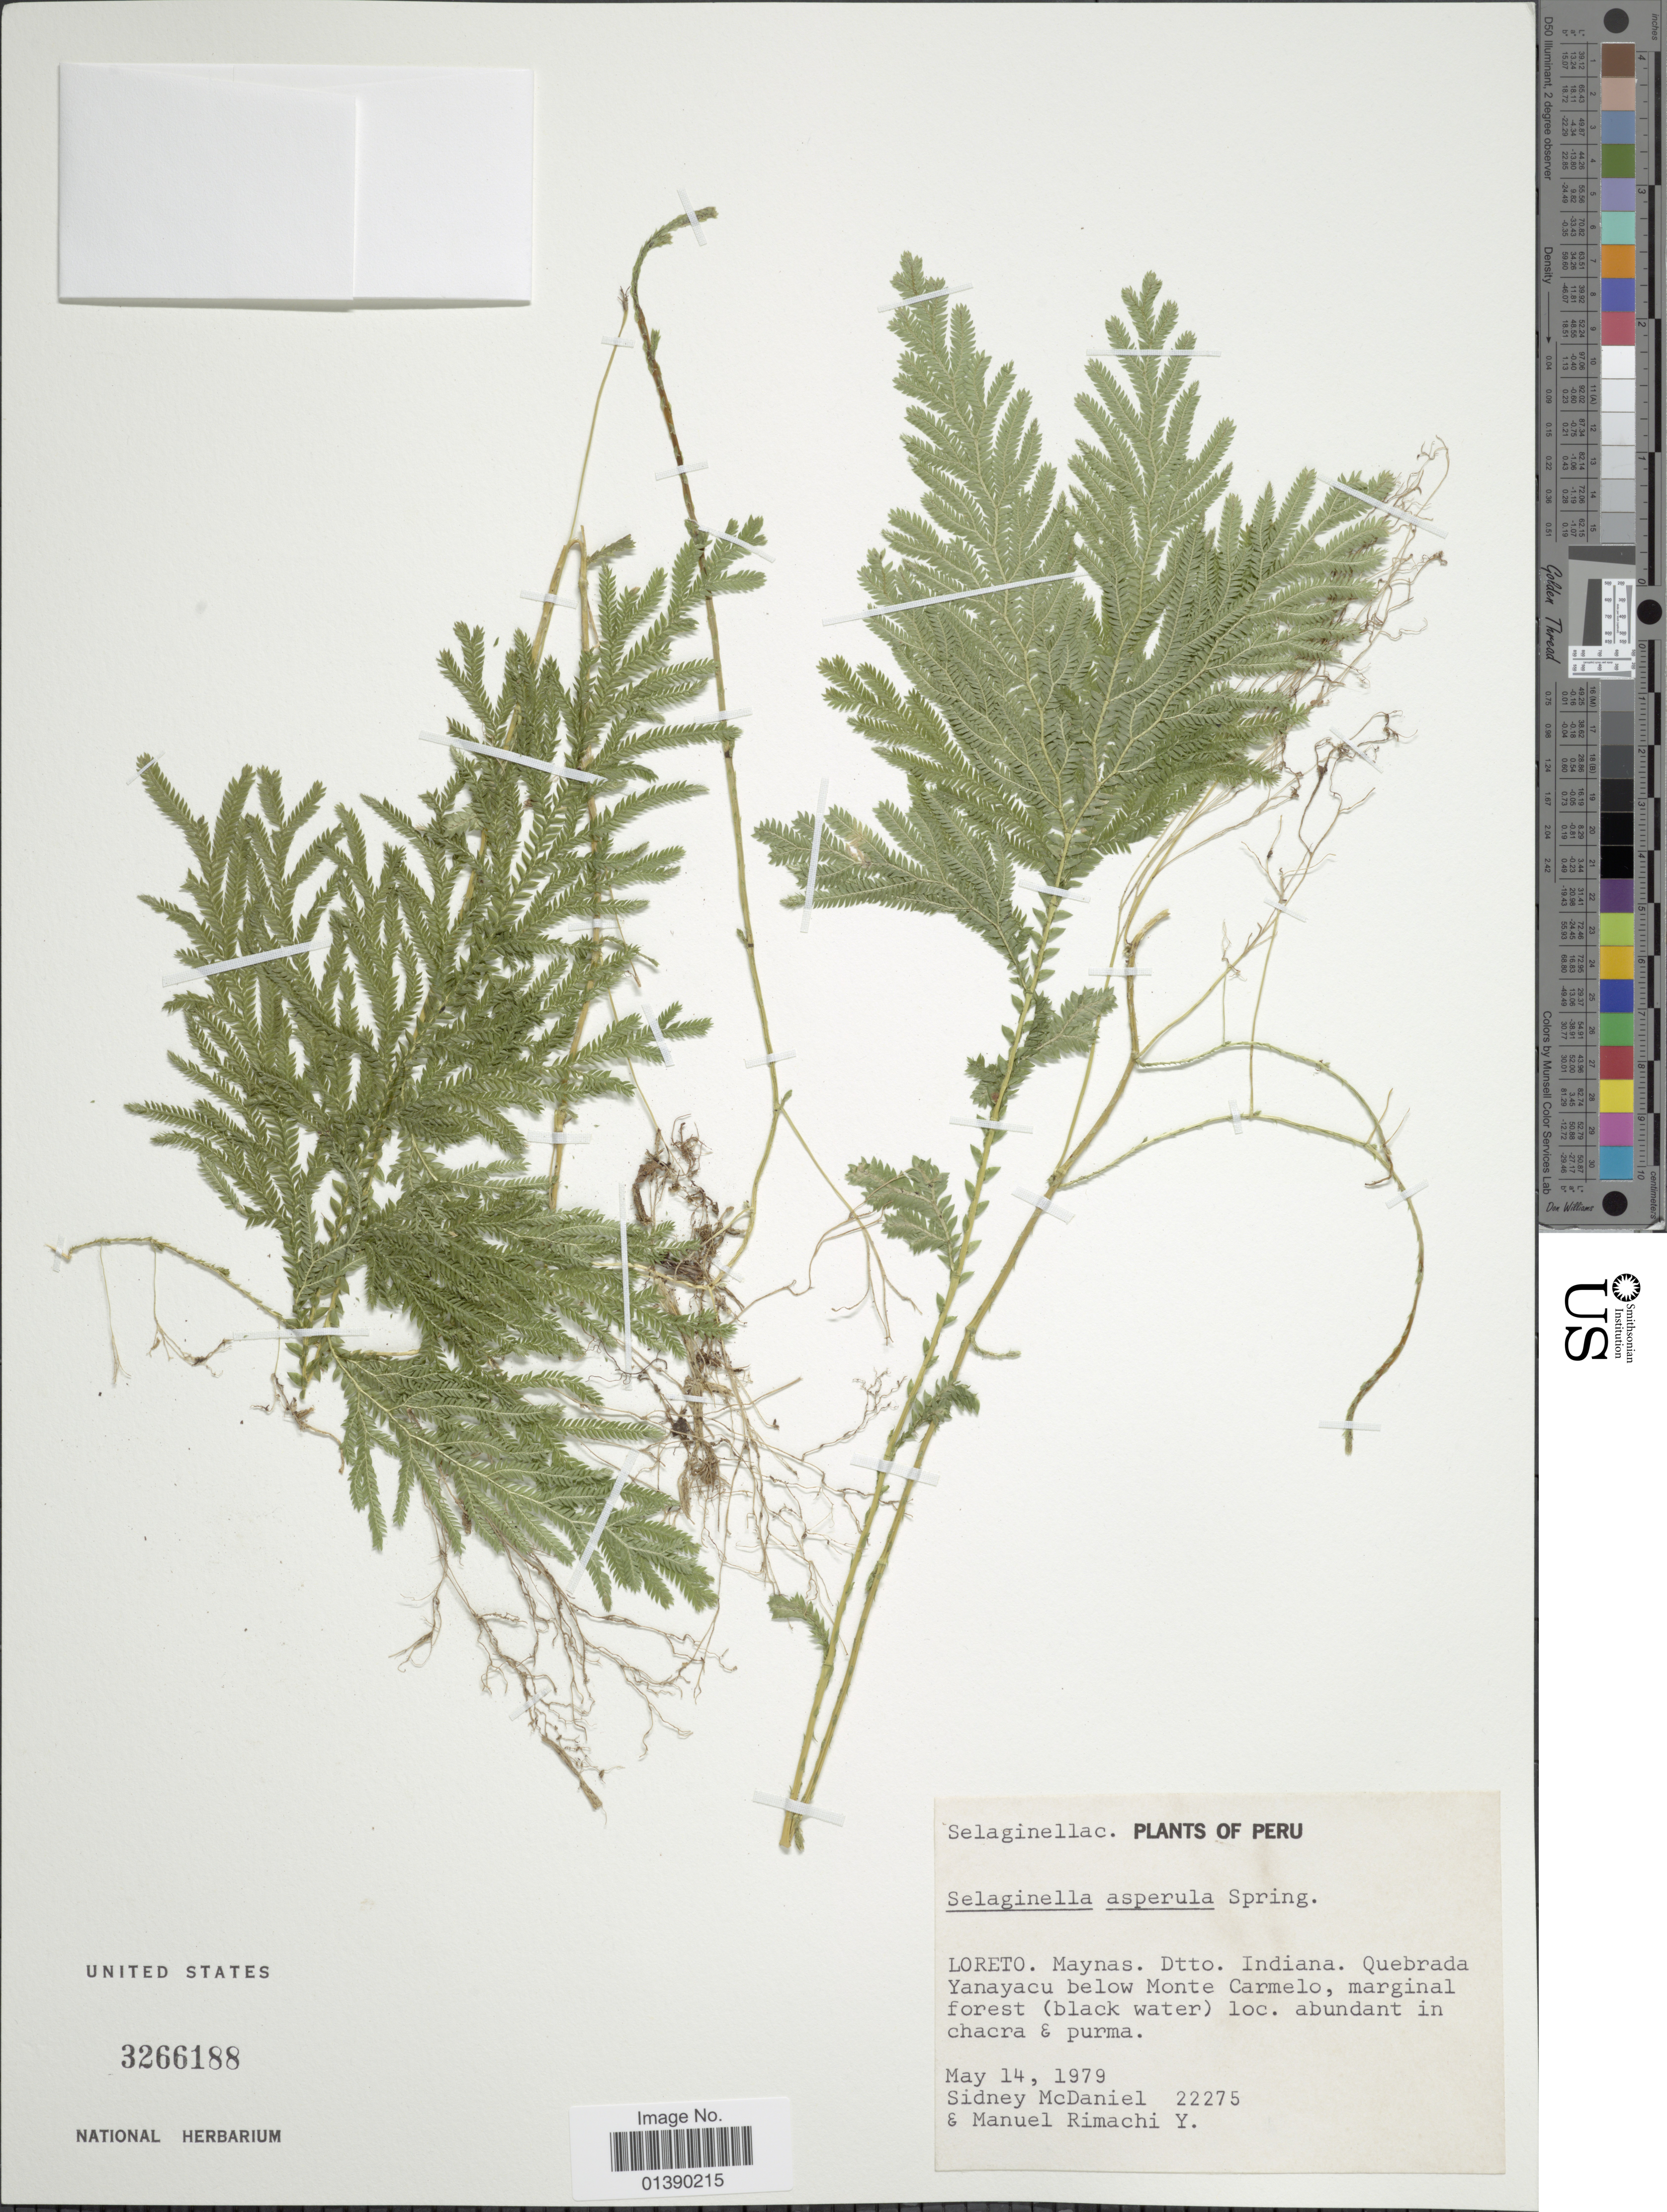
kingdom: Plantae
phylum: Tracheophyta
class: Lycopodiopsida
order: Selaginellales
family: Selaginellaceae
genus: Selaginella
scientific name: Selaginella asperula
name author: Spring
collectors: S. McDaniel & M. Rimachi Y.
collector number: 22275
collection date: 1979-05-14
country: Peru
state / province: Loreto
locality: Maynas, Dtto Indiana. Quebrada Yanayacu below Monte Carmelo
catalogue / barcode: US 3266188